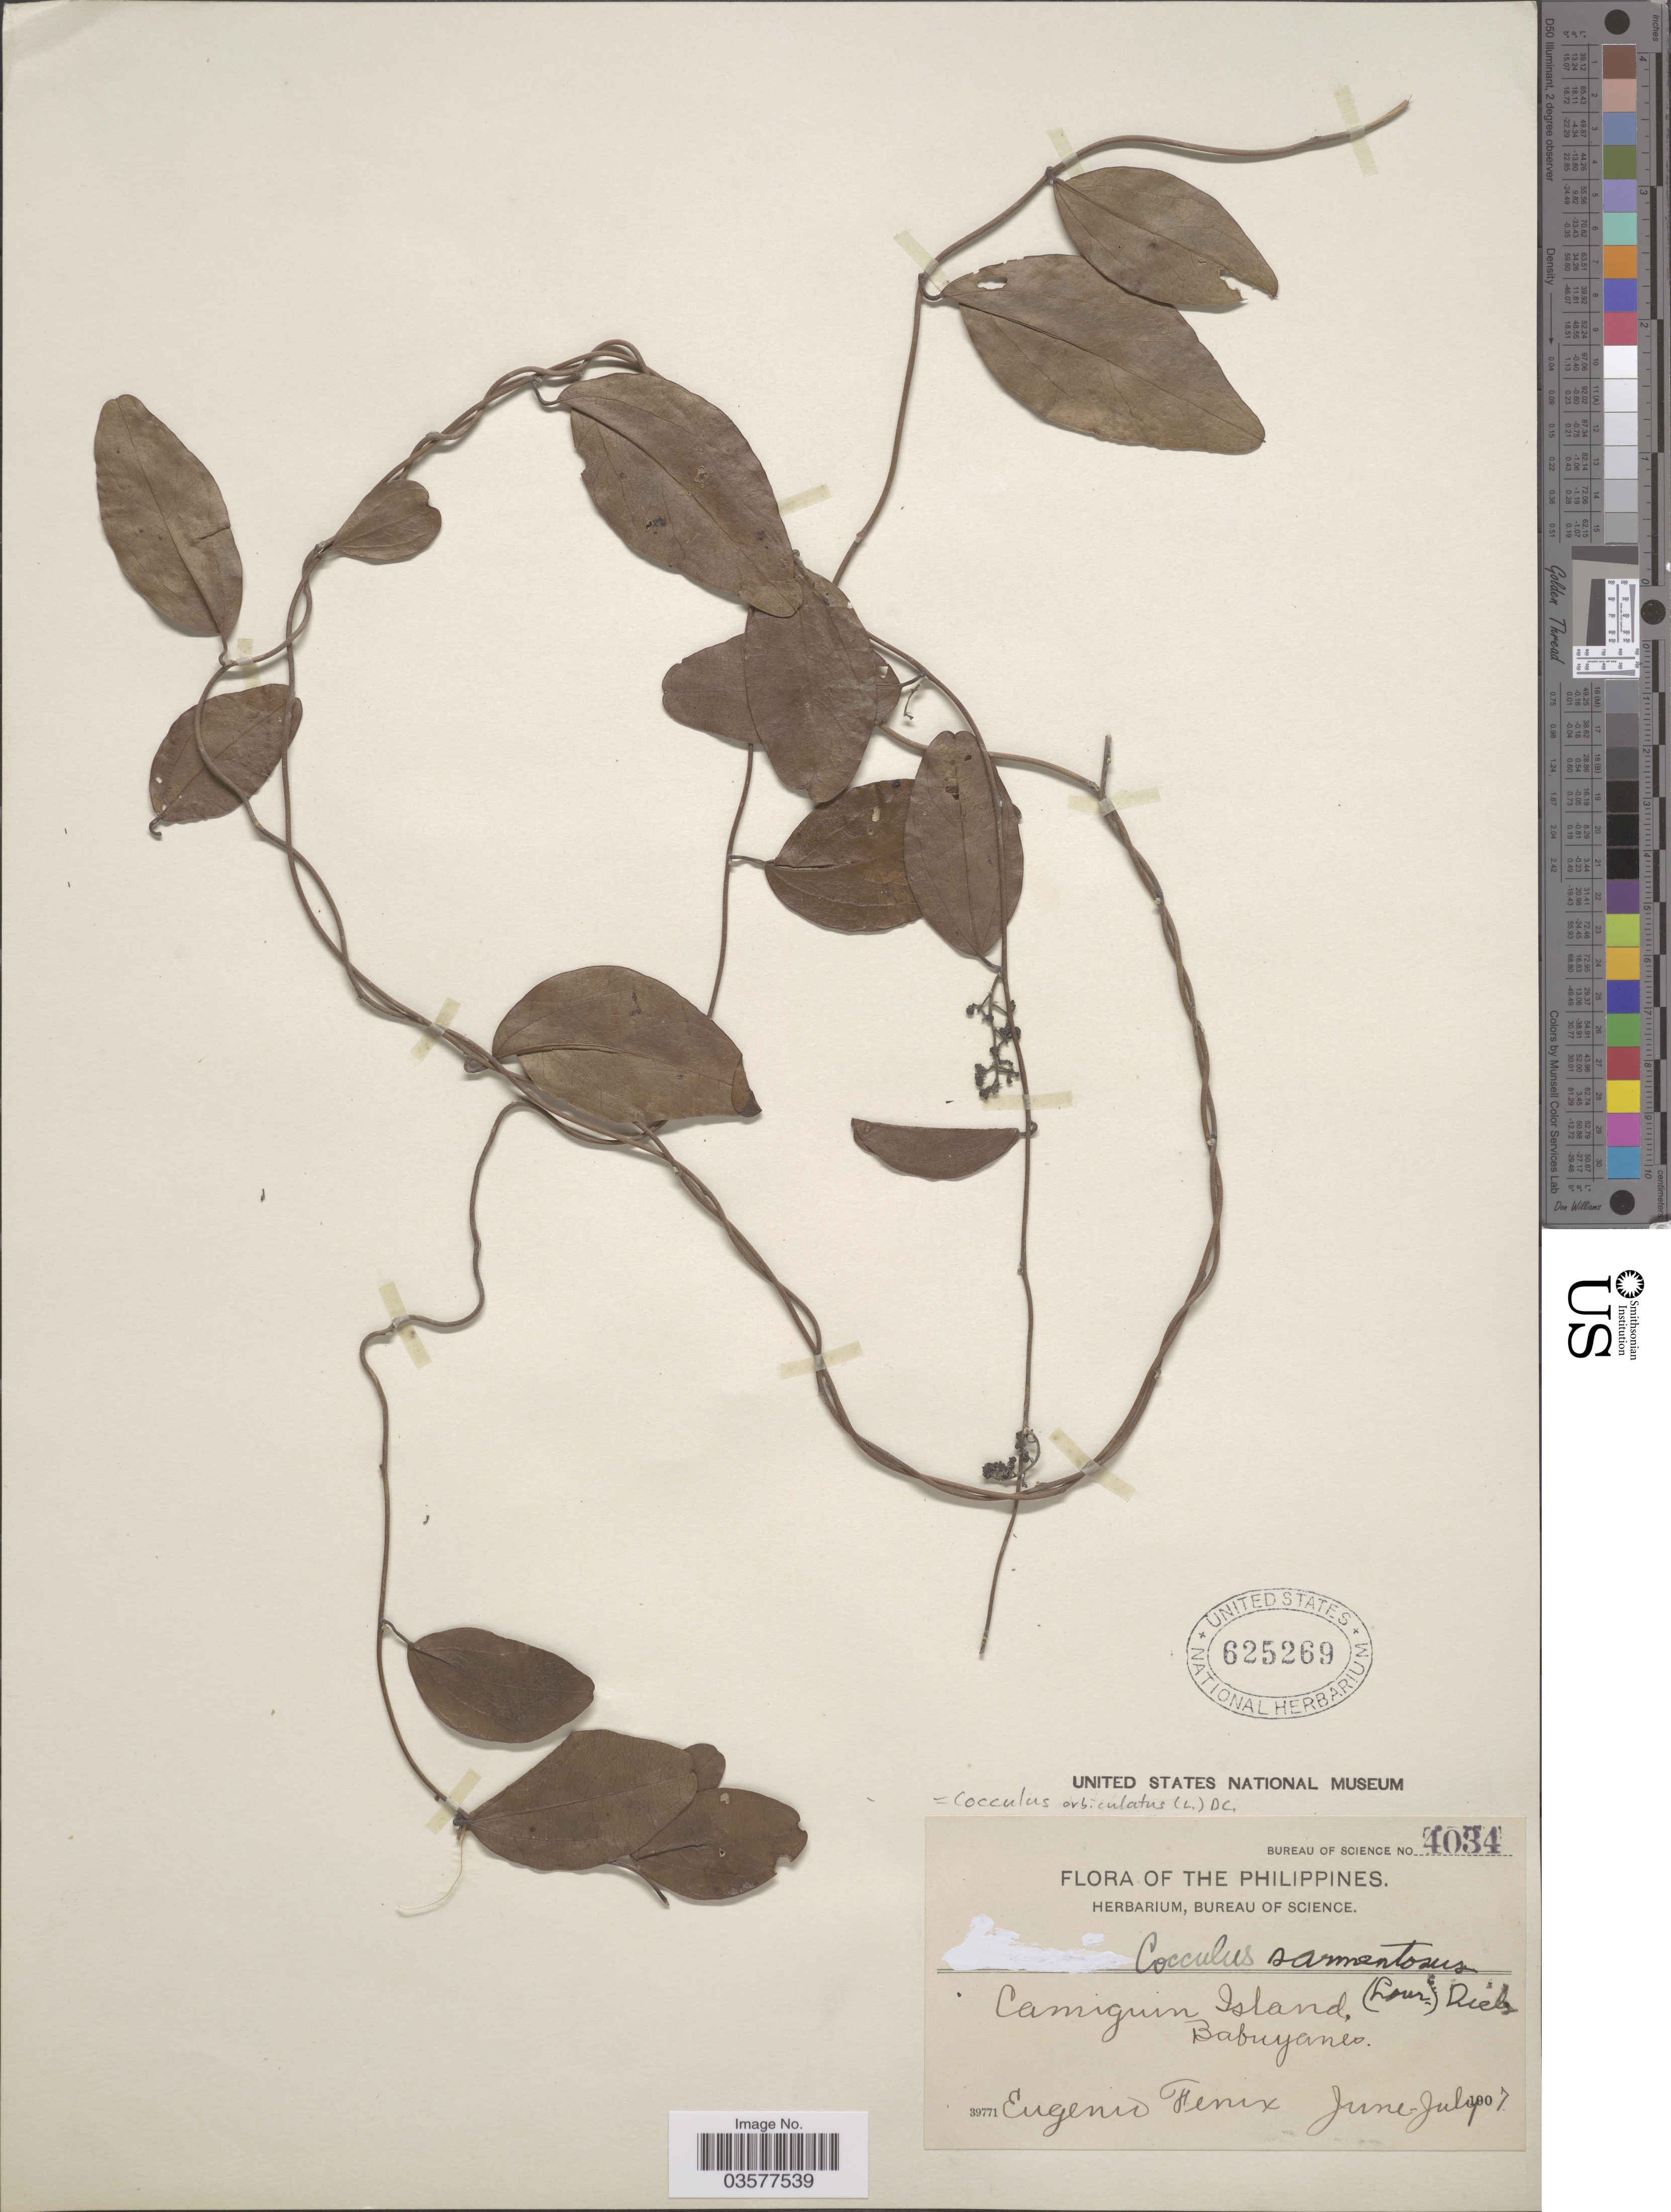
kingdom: Plantae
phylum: Tracheophyta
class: Magnoliopsida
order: Ranunculales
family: Menispermaceae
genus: Cocculus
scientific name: Cocculus orbiculatus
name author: (L.) DC.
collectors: E. Fénix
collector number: Bureau of Science 4034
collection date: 1907-06/1907-07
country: Philippines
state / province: Northern Mindanao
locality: Camiguin Island. Babuyanes.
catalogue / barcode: US 625269